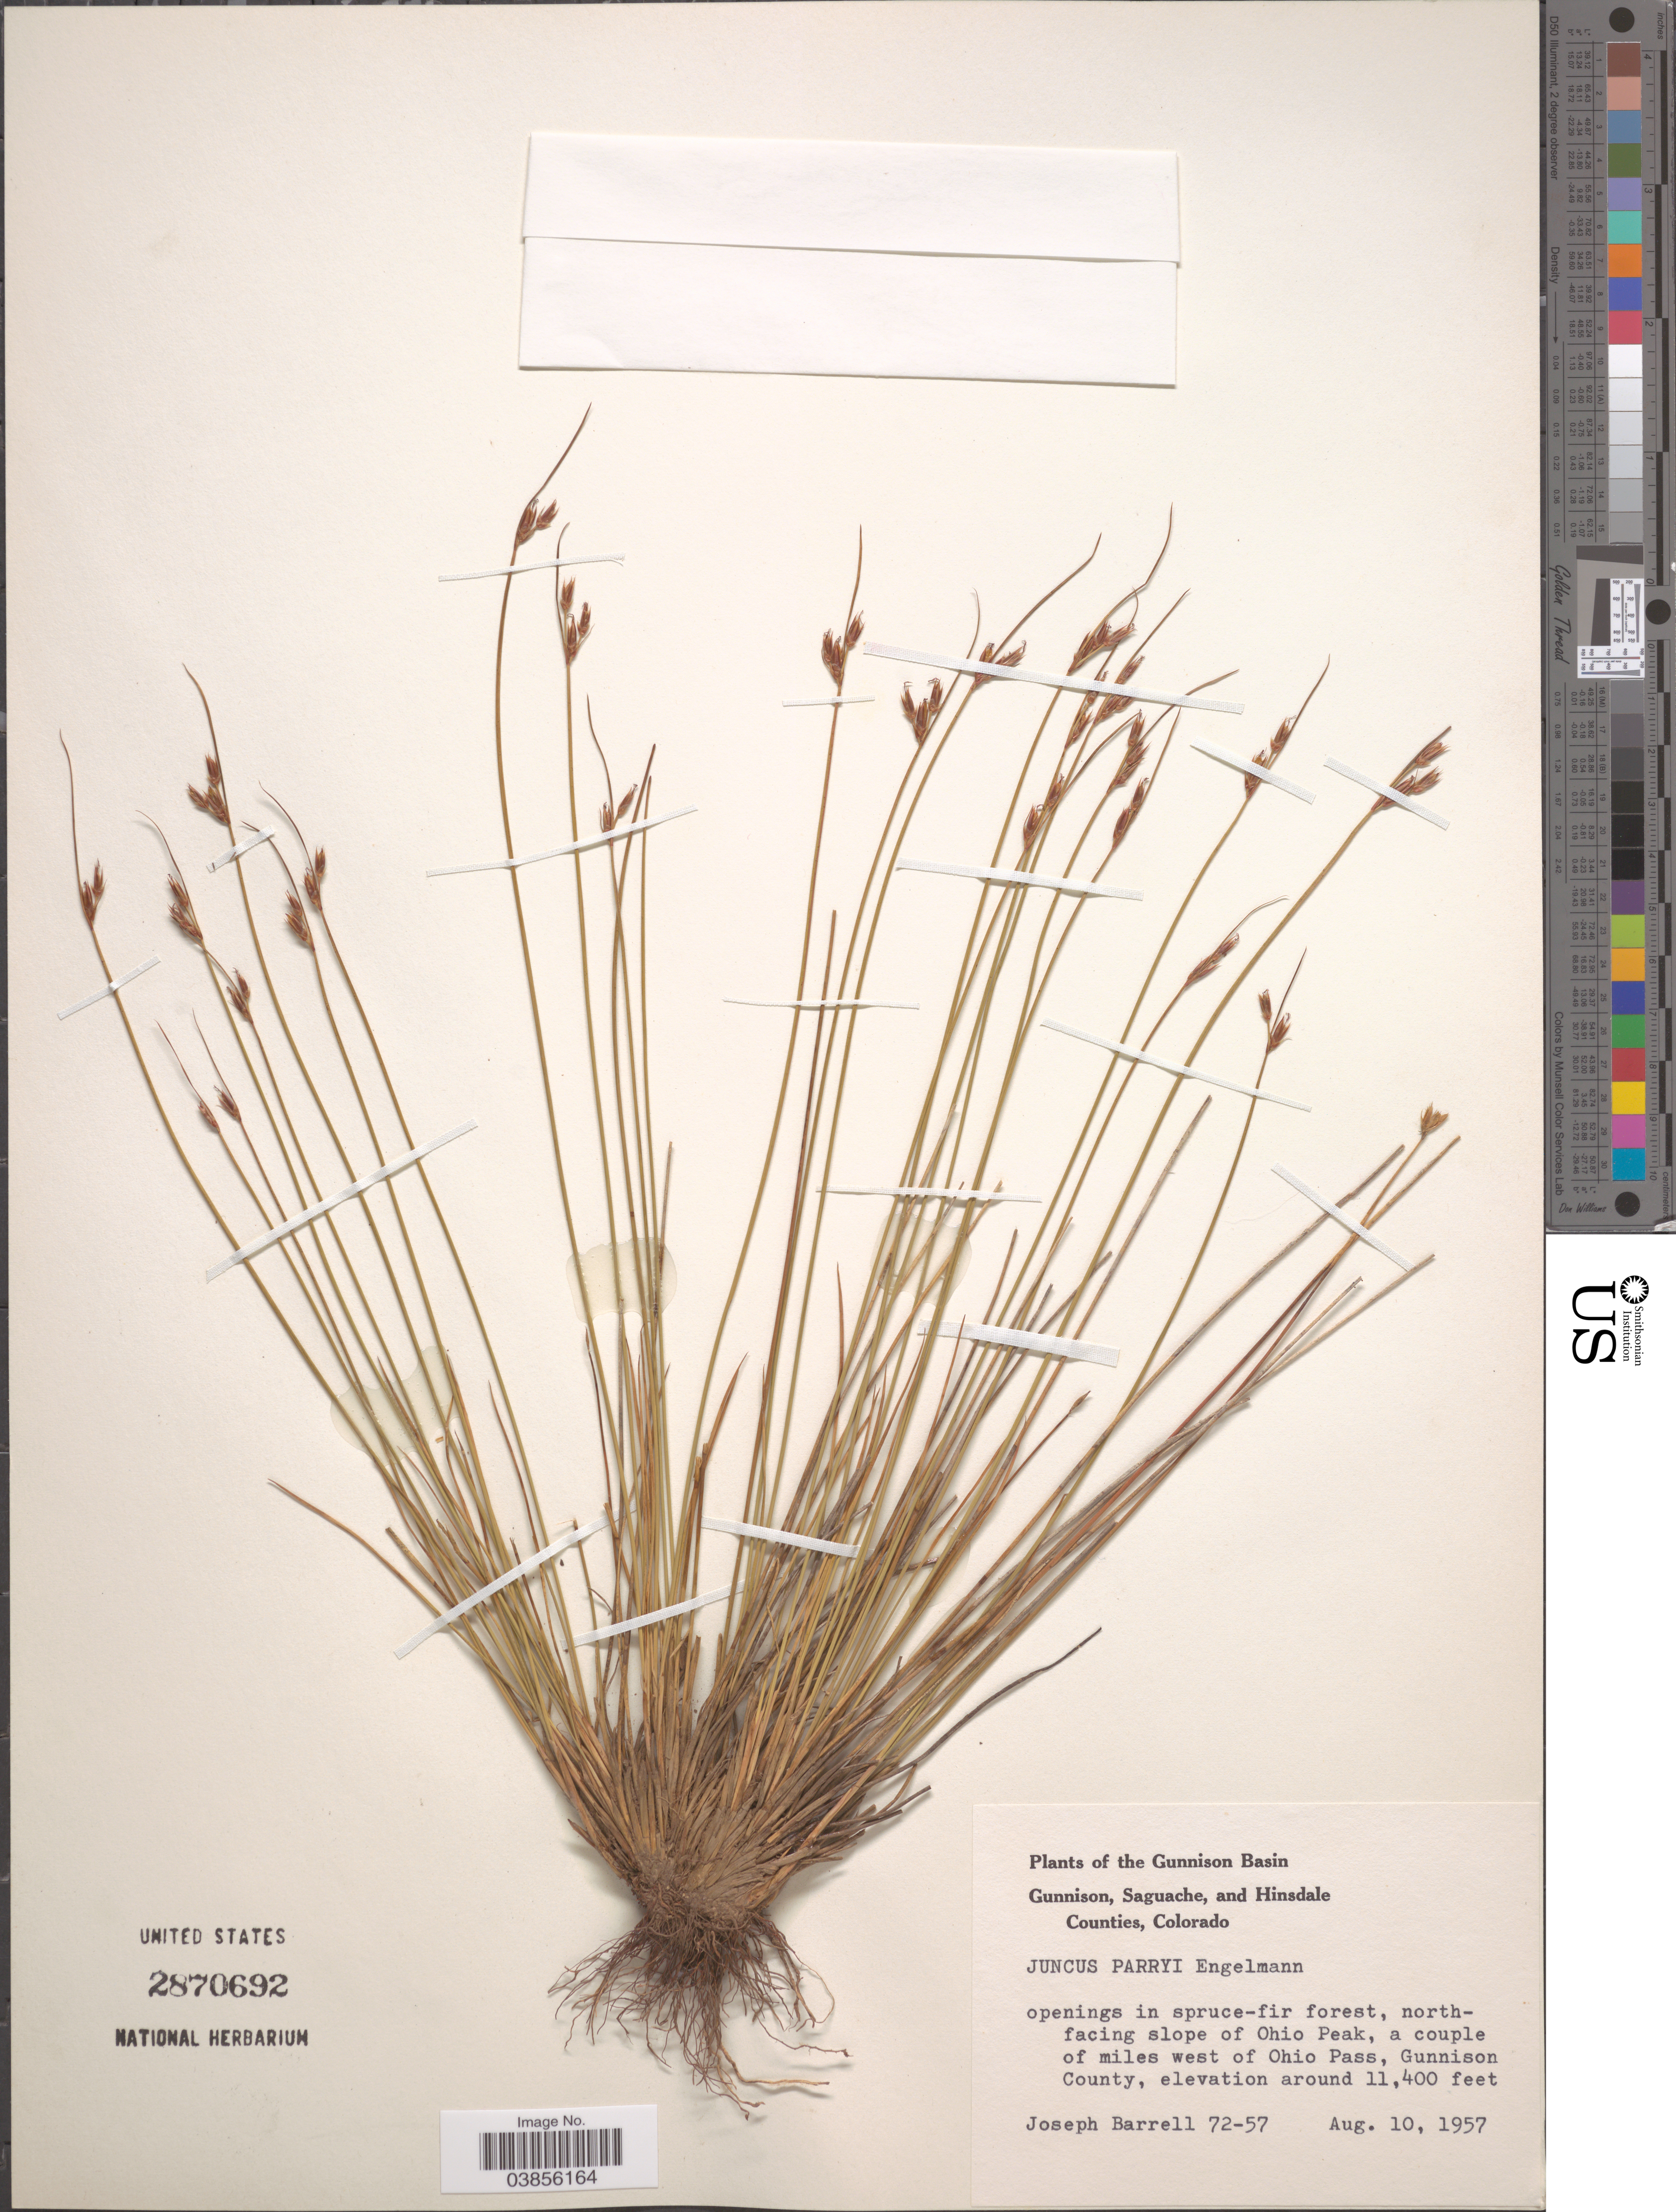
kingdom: Plantae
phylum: Tracheophyta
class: Liliopsida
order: Poales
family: Juncaceae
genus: Juncus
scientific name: Juncus parryi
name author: Engelm.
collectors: J. Barrell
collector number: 72-57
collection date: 1957-08-10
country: United States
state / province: Colorado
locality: The Gunnison Basin. North-facing slope of Ohio Peak, a couple of miles west of Ohio Pass, Gunnison County.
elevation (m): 3475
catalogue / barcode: US 2870692